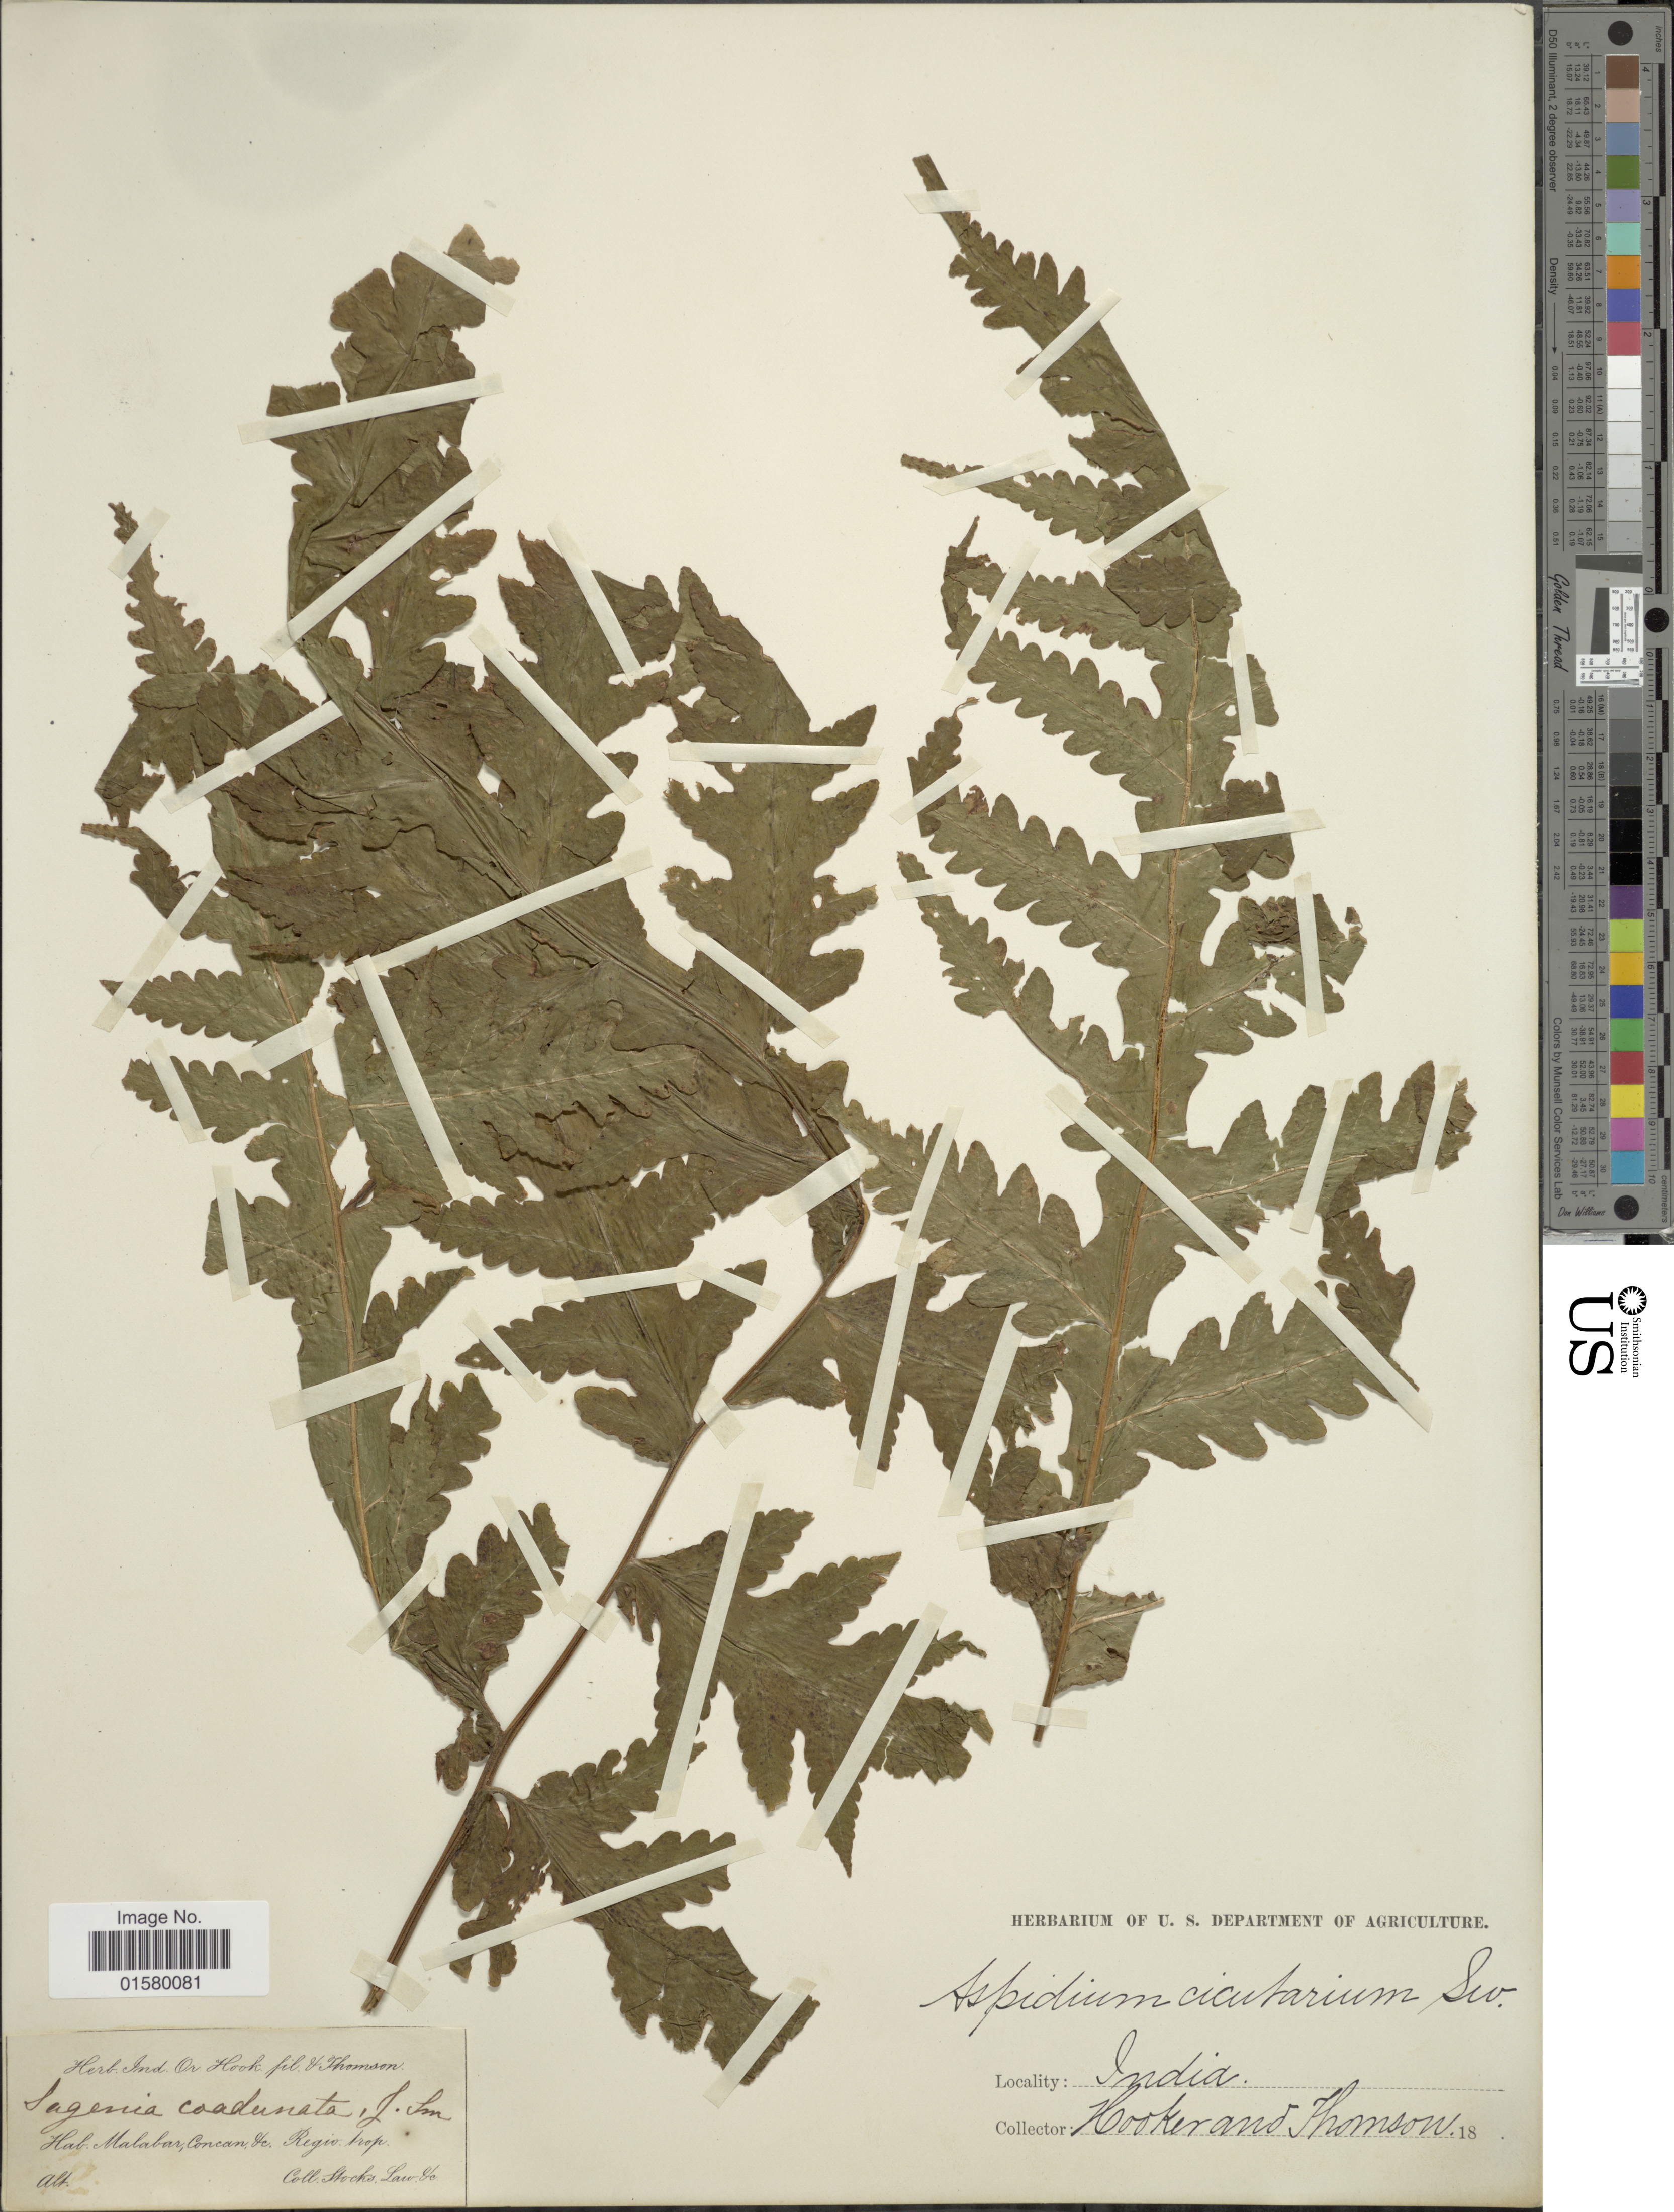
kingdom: Plantae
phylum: Tracheophyta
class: Polypodiopsida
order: Polypodiales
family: Tectariaceae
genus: Tectaria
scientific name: Tectaria coadunata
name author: (J. Sm.) C. Chr.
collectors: Stocks, -- & -. Law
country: India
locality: Malabar, Concan &c. Regio. Trop.